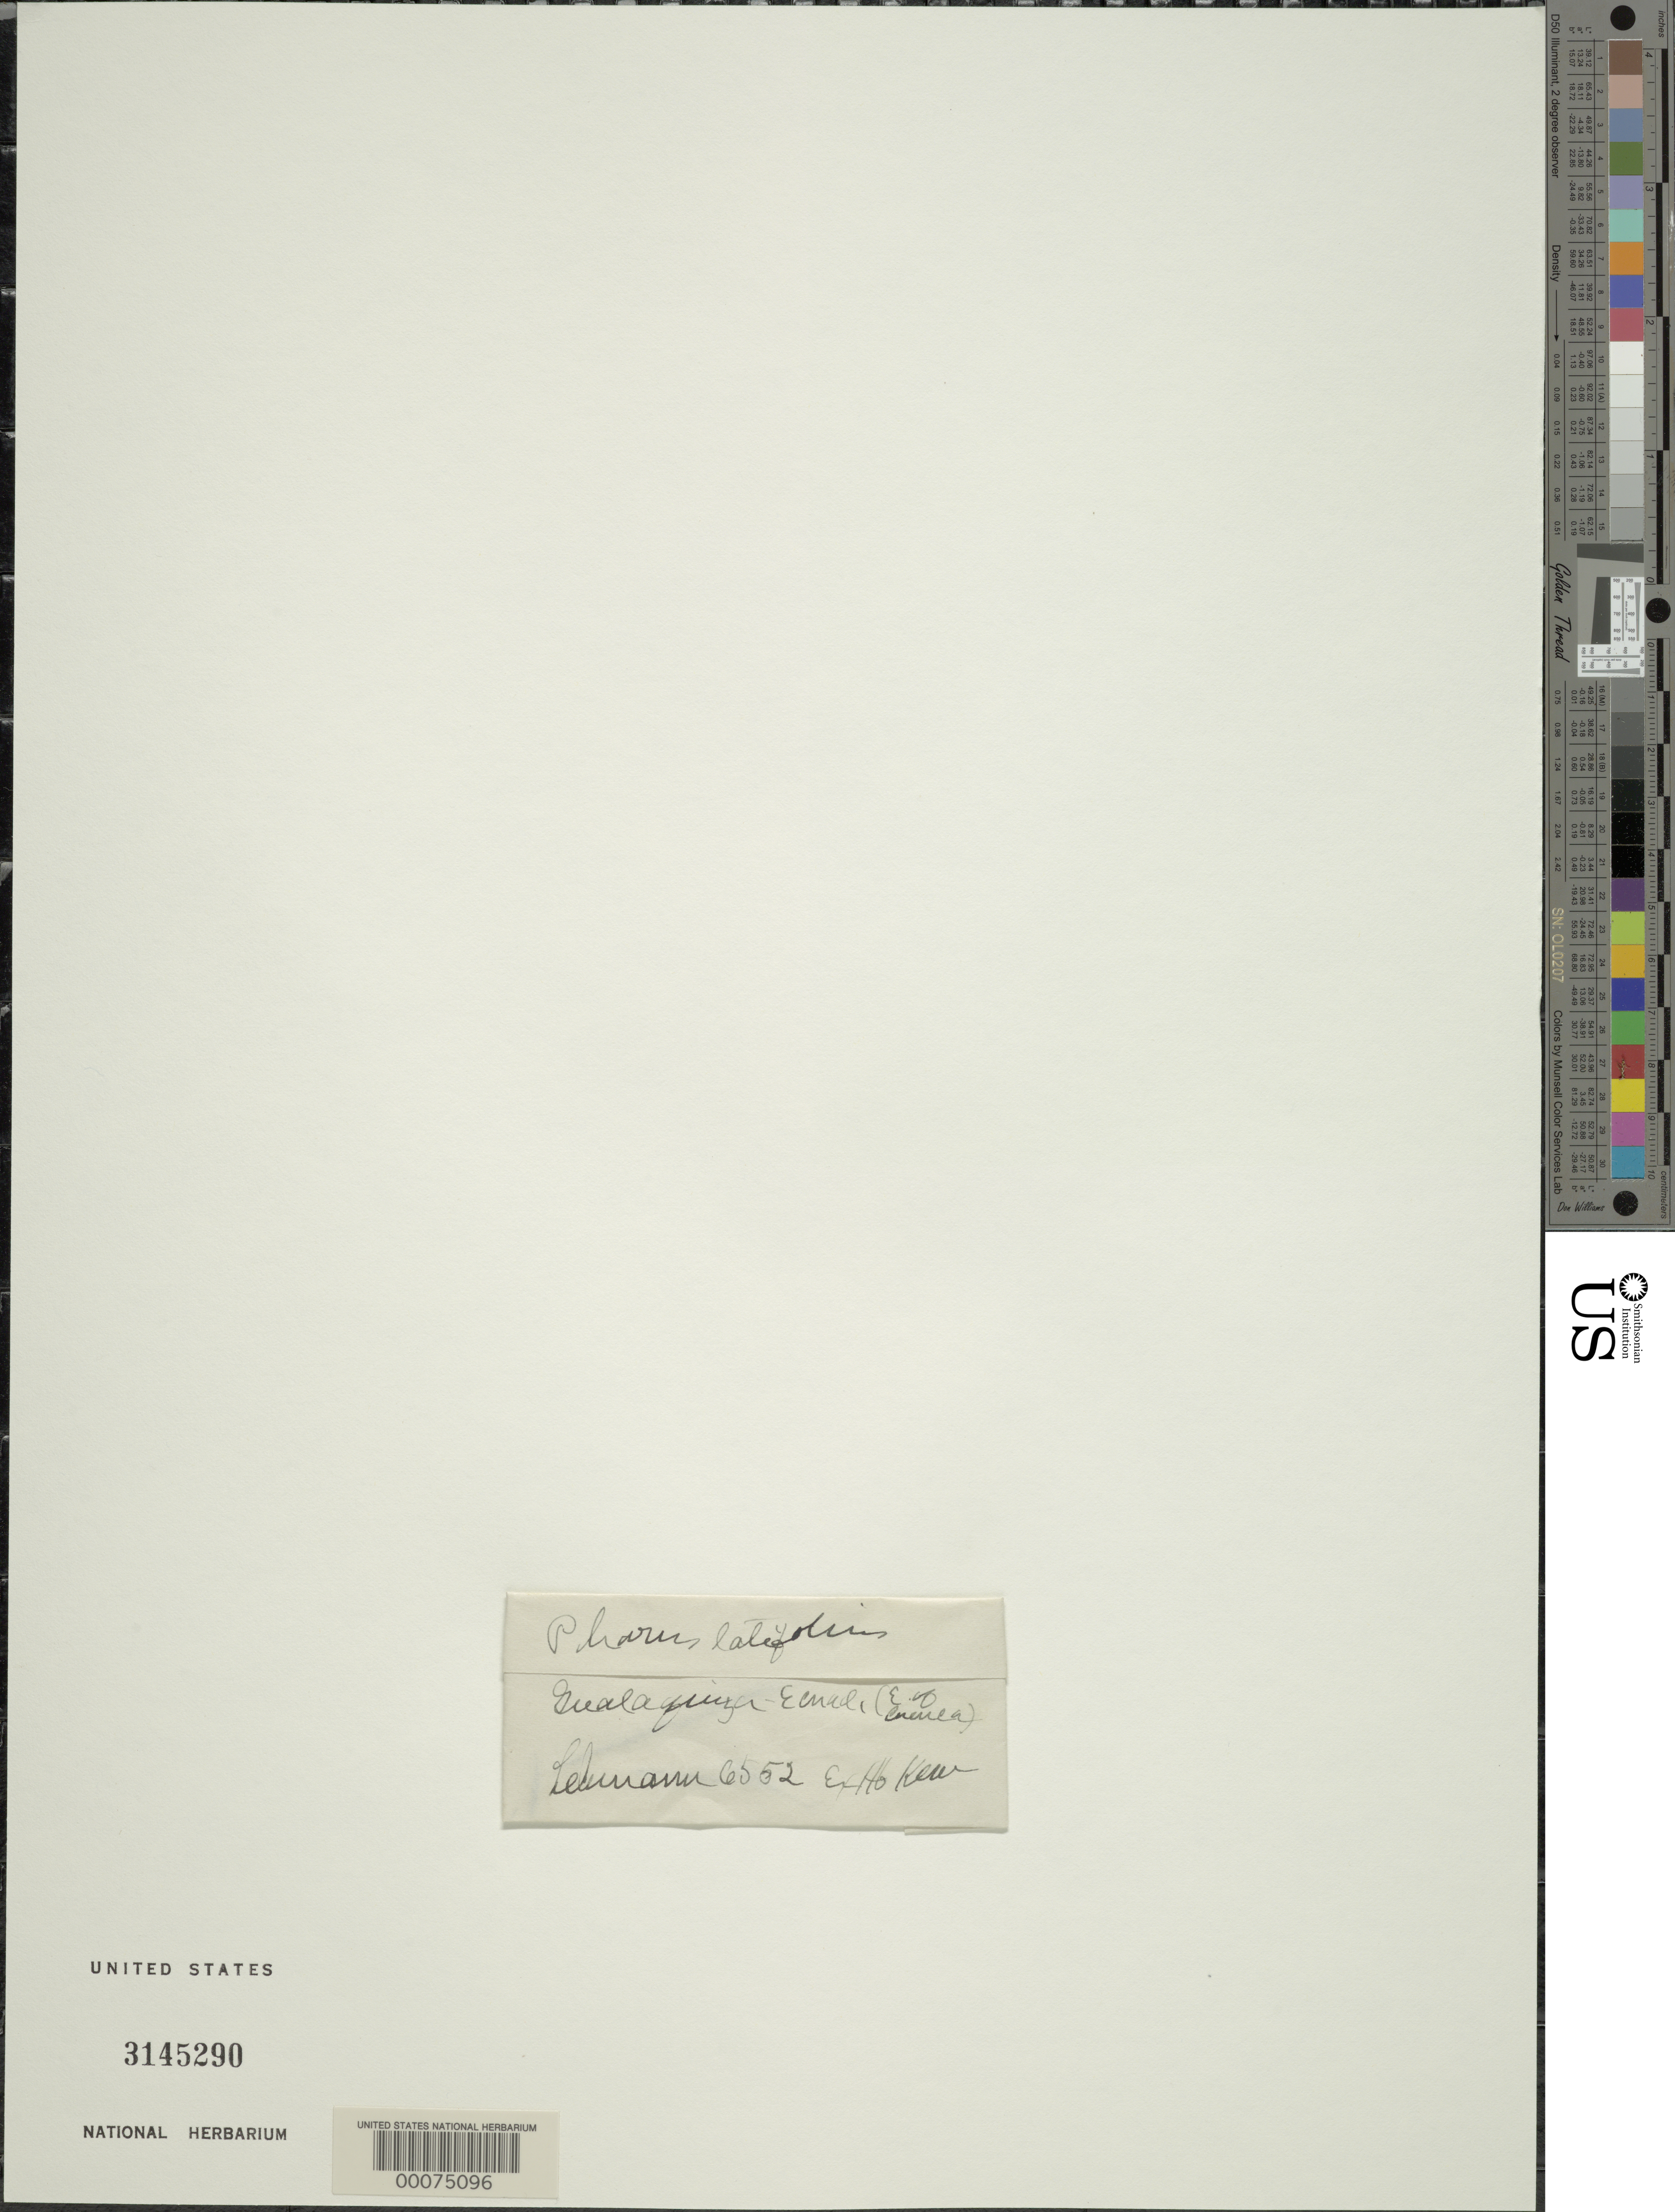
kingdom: Plantae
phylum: Tracheophyta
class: Liliopsida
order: Poales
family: Poaceae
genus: Pharus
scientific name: Pharus latifolius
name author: L.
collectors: F. M. Liebmann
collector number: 6552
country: Ecuador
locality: Gualaquiza, E of Cuenca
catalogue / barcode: US 3145290